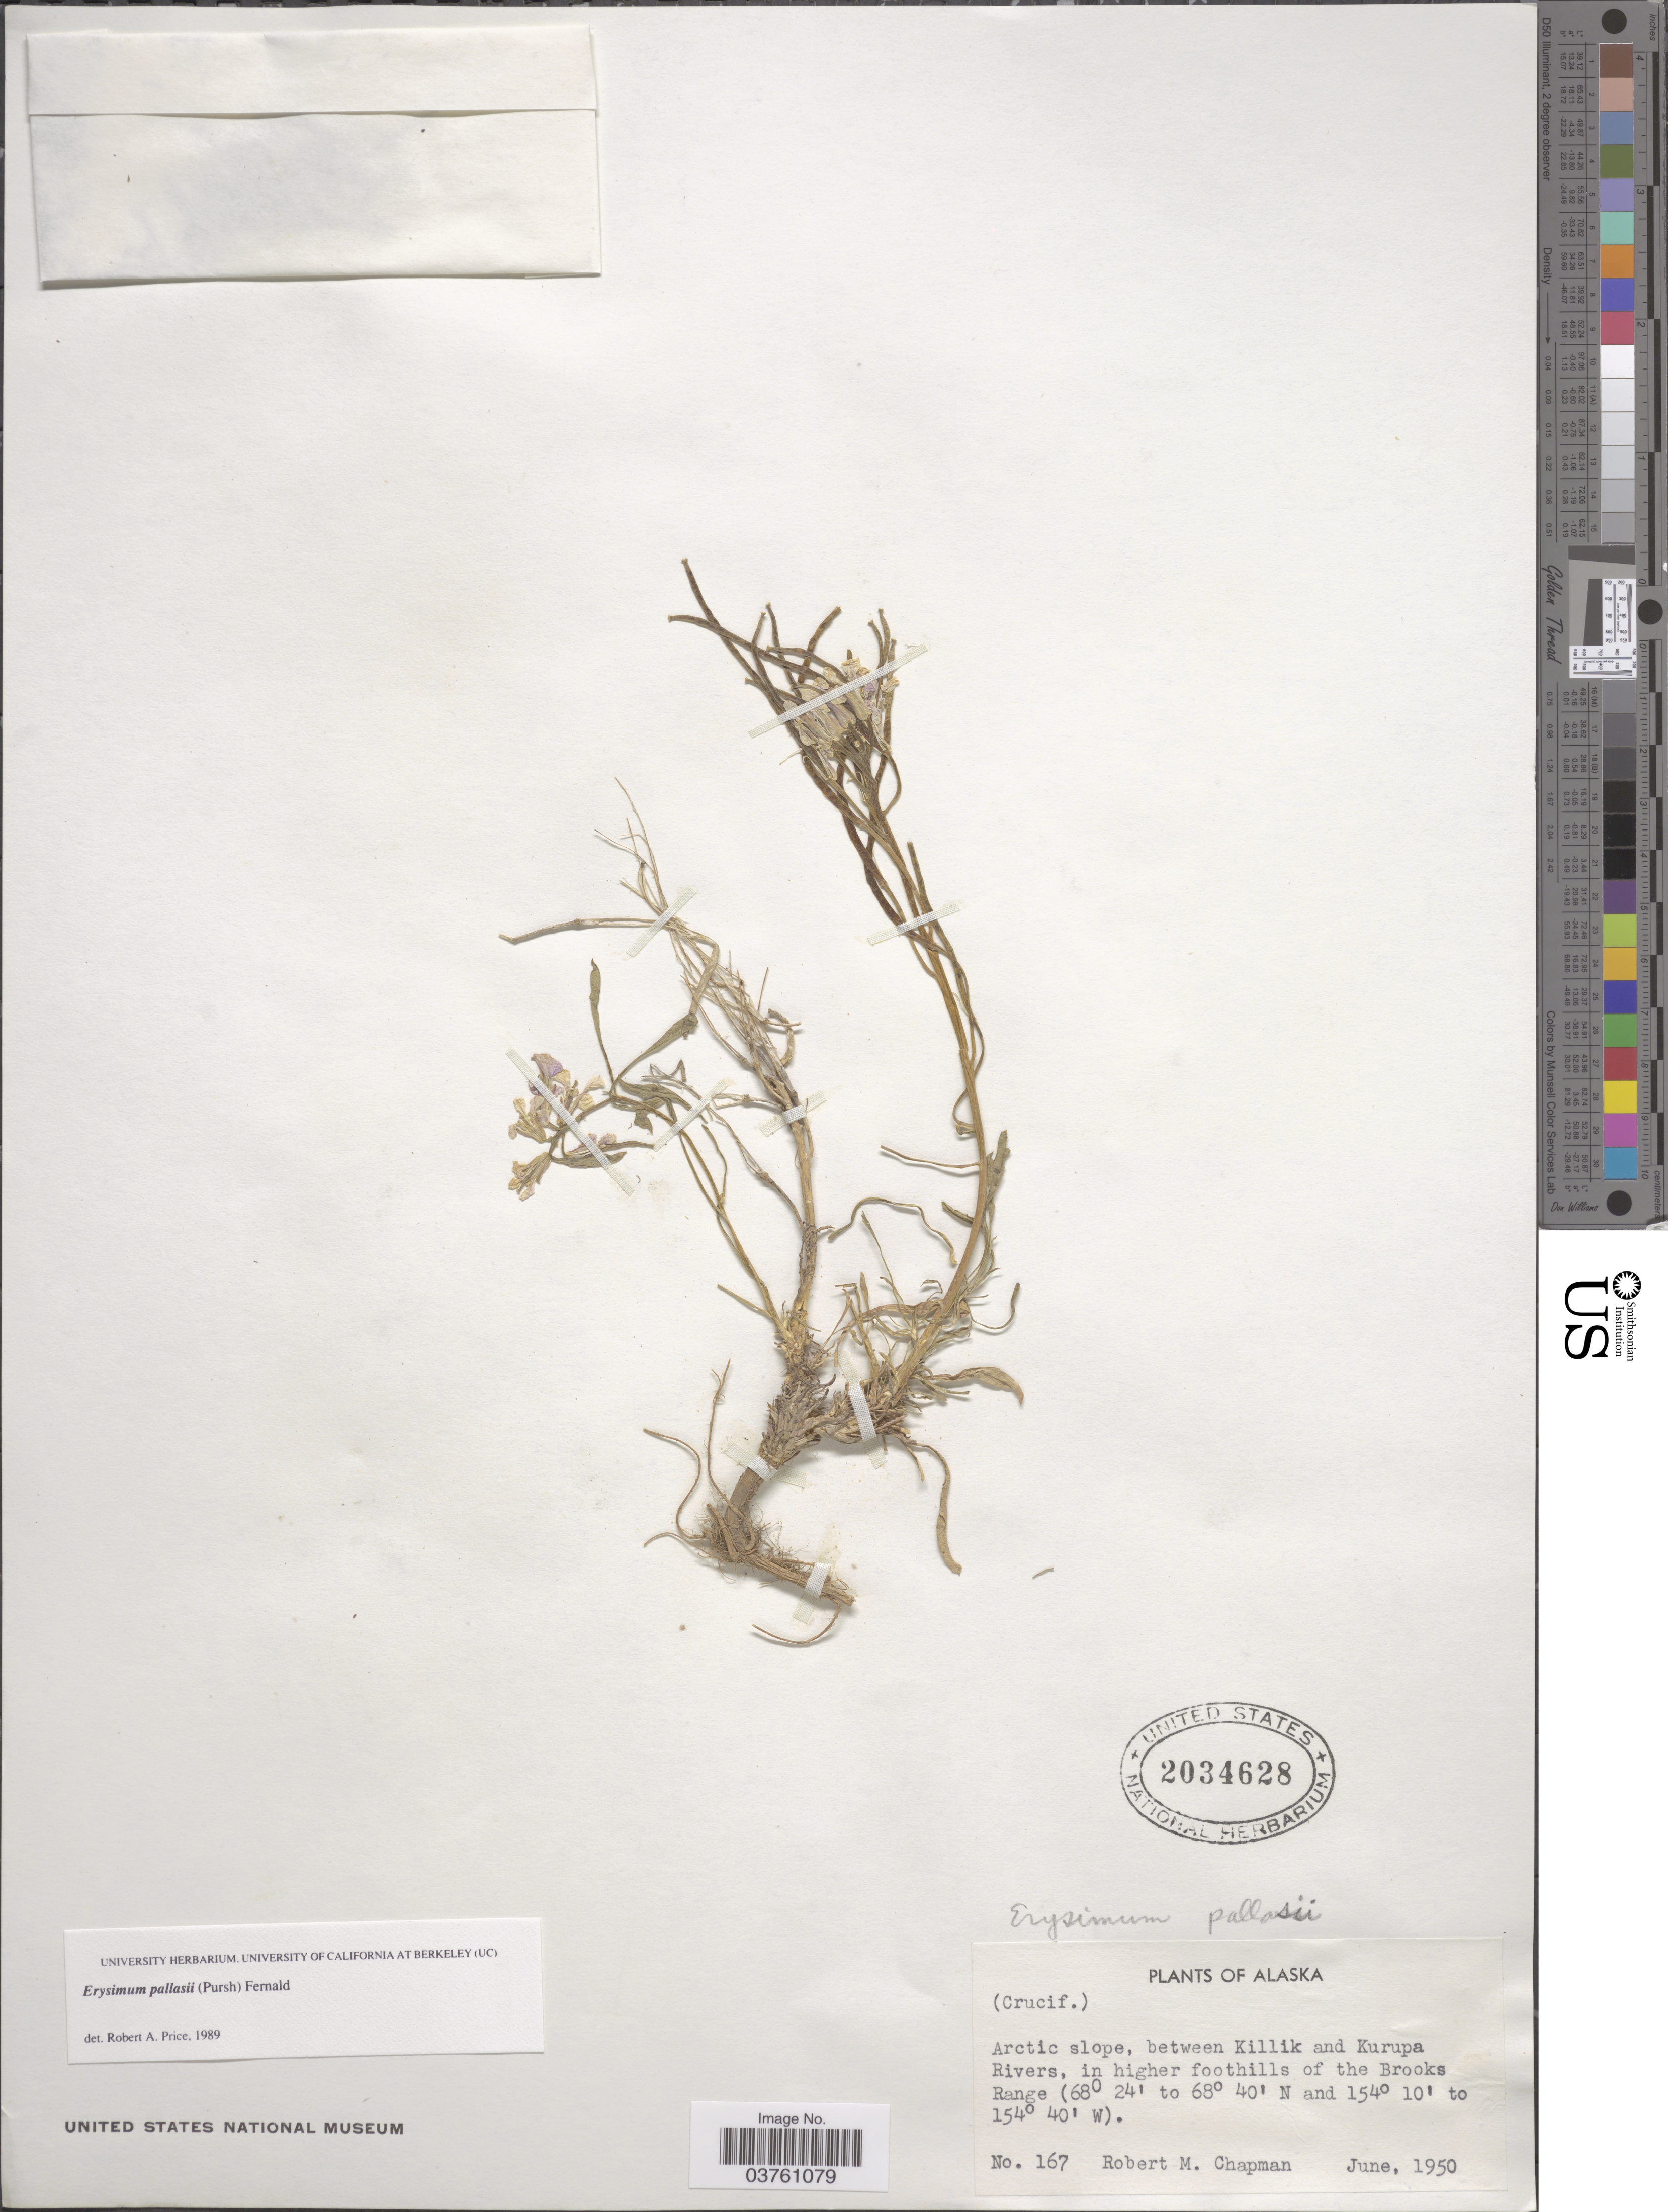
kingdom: Plantae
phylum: Tracheophyta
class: Magnoliopsida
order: Brassicales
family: Brassicaceae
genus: Erysimum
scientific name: Erysimum pallasii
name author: (Pursh) Fernald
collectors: R. M. Chapman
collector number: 167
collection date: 1950-06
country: United States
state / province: Alaska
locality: Arctic slope, between Killik and Kurupa Rivers, in higher foothills of the Brooks Range.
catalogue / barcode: US 2034628